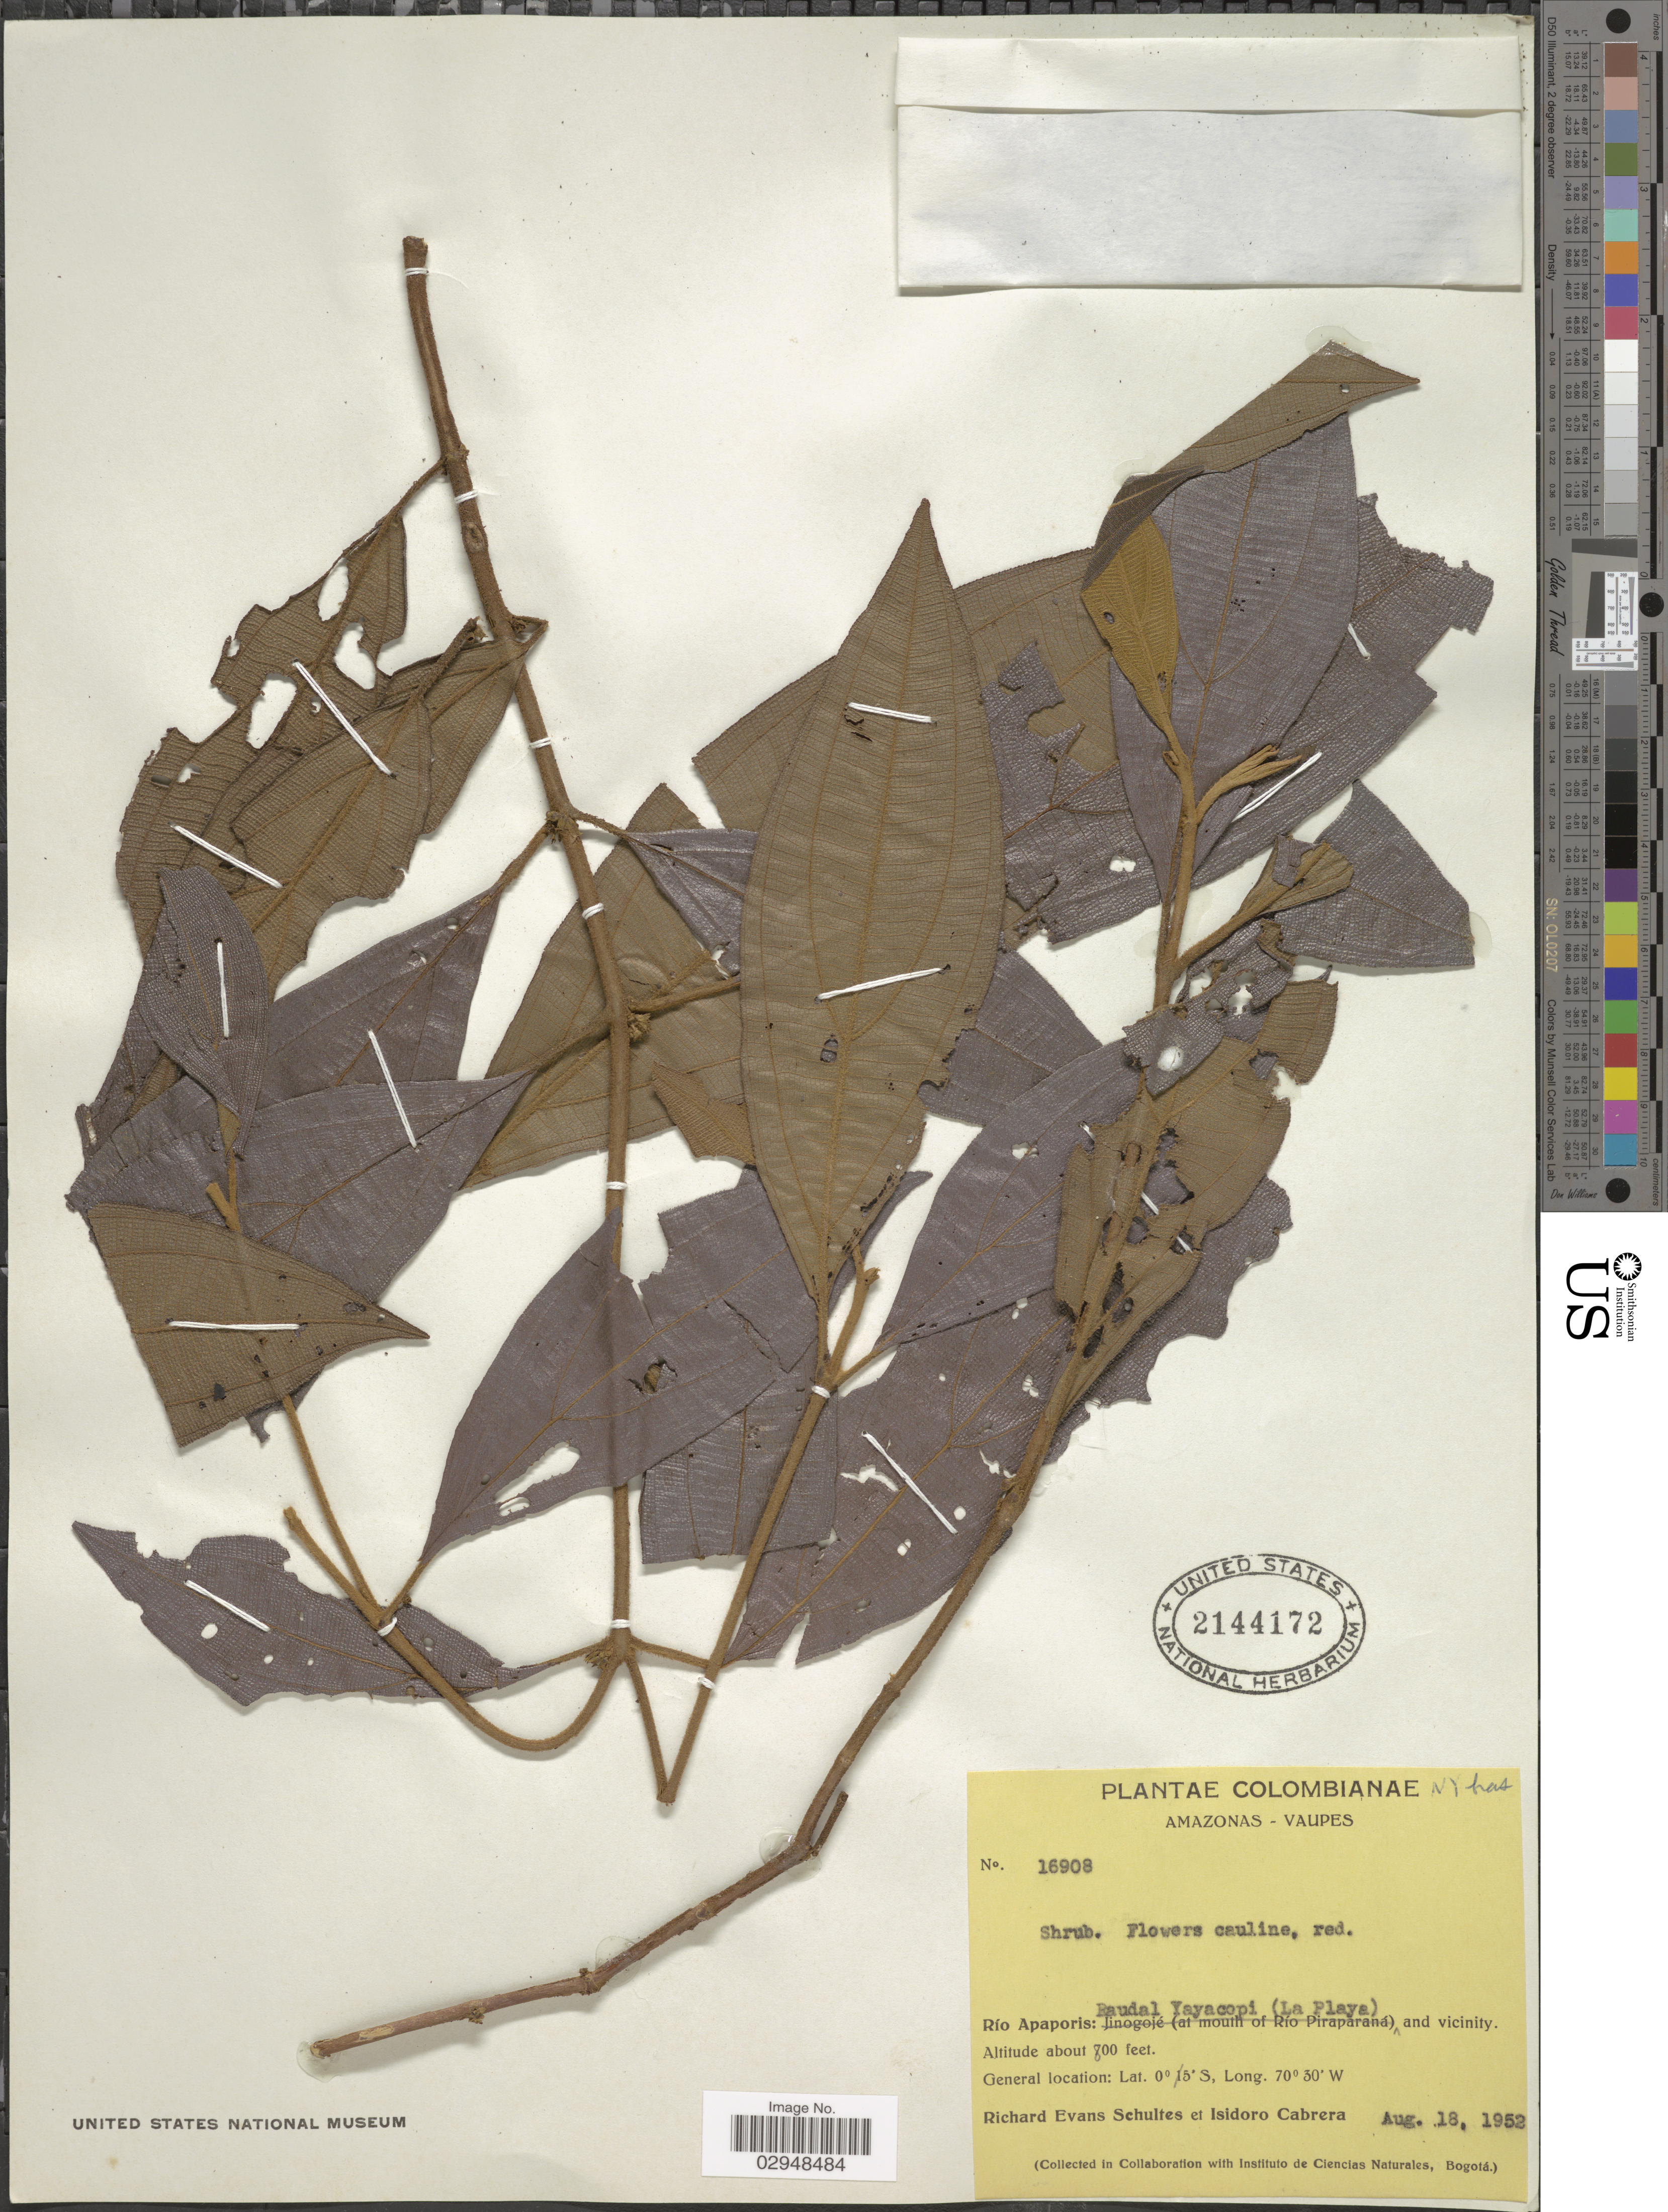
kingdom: Plantae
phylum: Tracheophyta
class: Magnoliopsida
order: Myrtales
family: Melastomataceae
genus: Clidemia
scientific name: Clidemia bernardii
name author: Wurdack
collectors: R. E. Schultes & I. Cabrera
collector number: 16908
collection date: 1952-08-18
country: Colombia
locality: Amazonas - Vaupes. Río Apaporis: Raudal Yayacopi (La Playa) and vicinity.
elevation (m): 244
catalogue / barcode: US 2144172